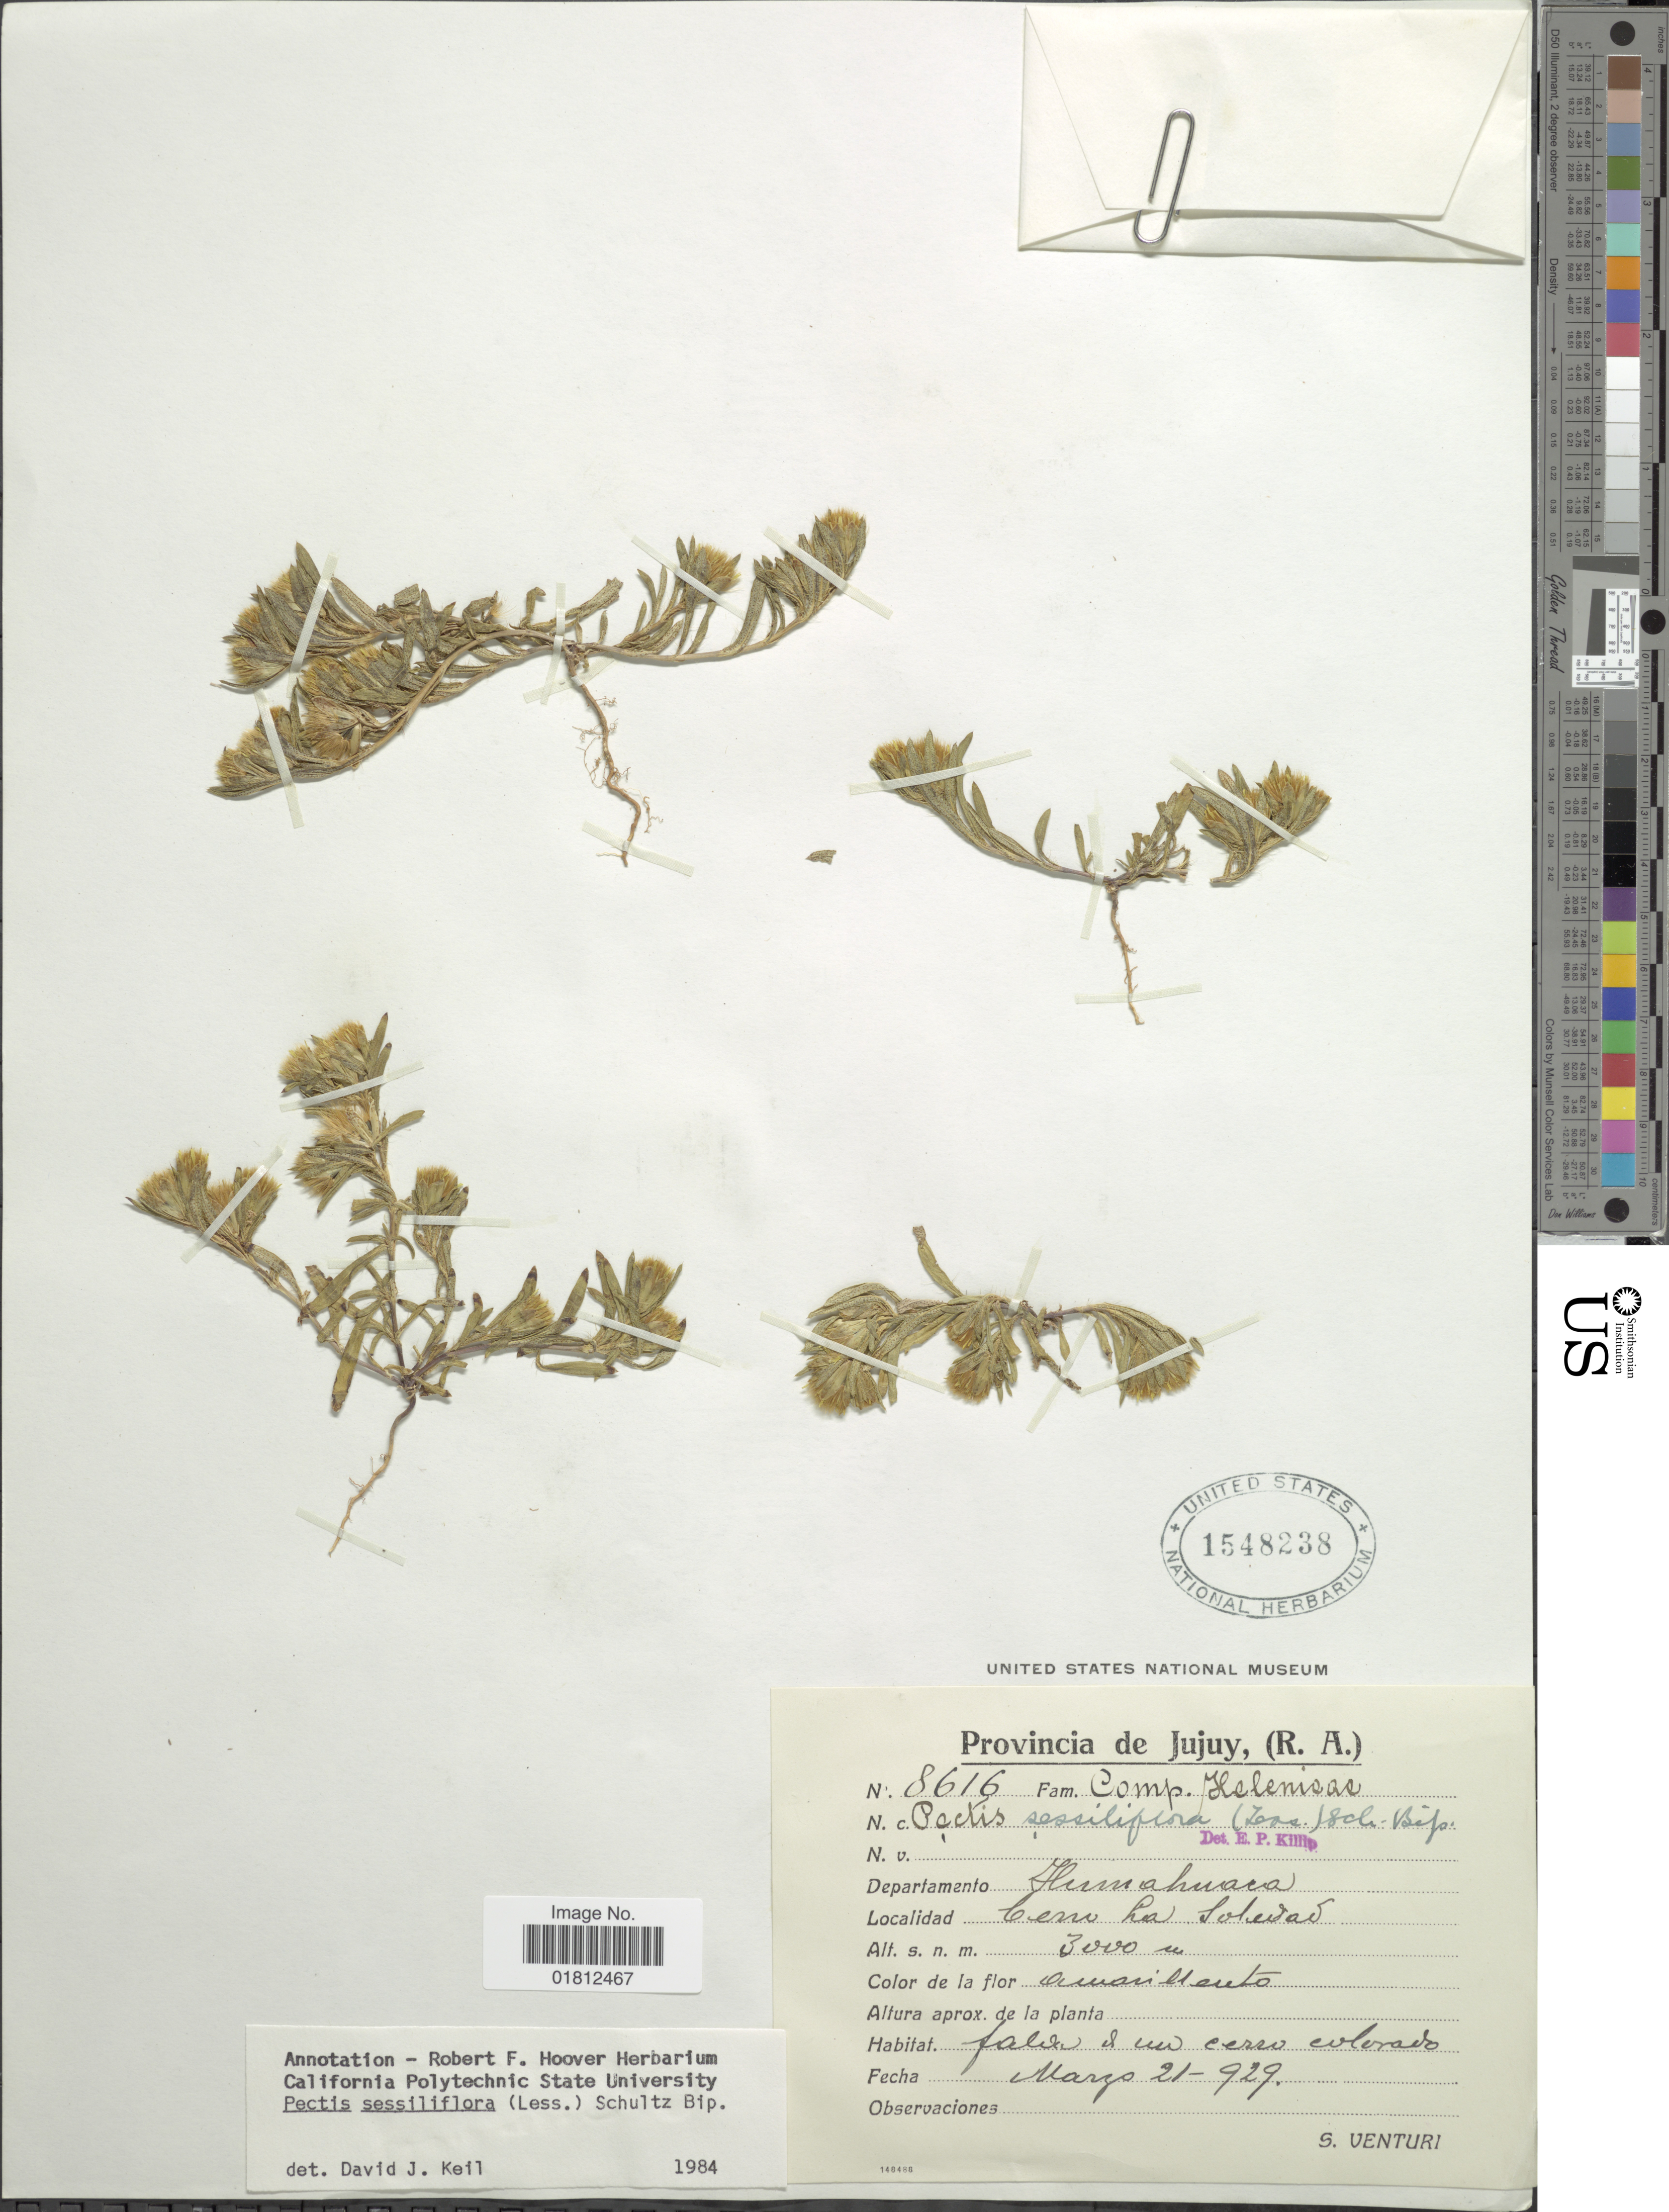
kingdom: Plantae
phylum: Tracheophyta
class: Magnoliopsida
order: Asterales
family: Asteraceae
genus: Pectis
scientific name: Pectis sessiliflora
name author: (Less.) Sch. Bip.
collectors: S. Venturi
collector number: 8616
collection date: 1929-03-21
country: Argentina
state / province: Jujuy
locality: R.A., Departamento Humahuaca, Cerro La Soledad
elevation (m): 3000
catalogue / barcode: US 1548238